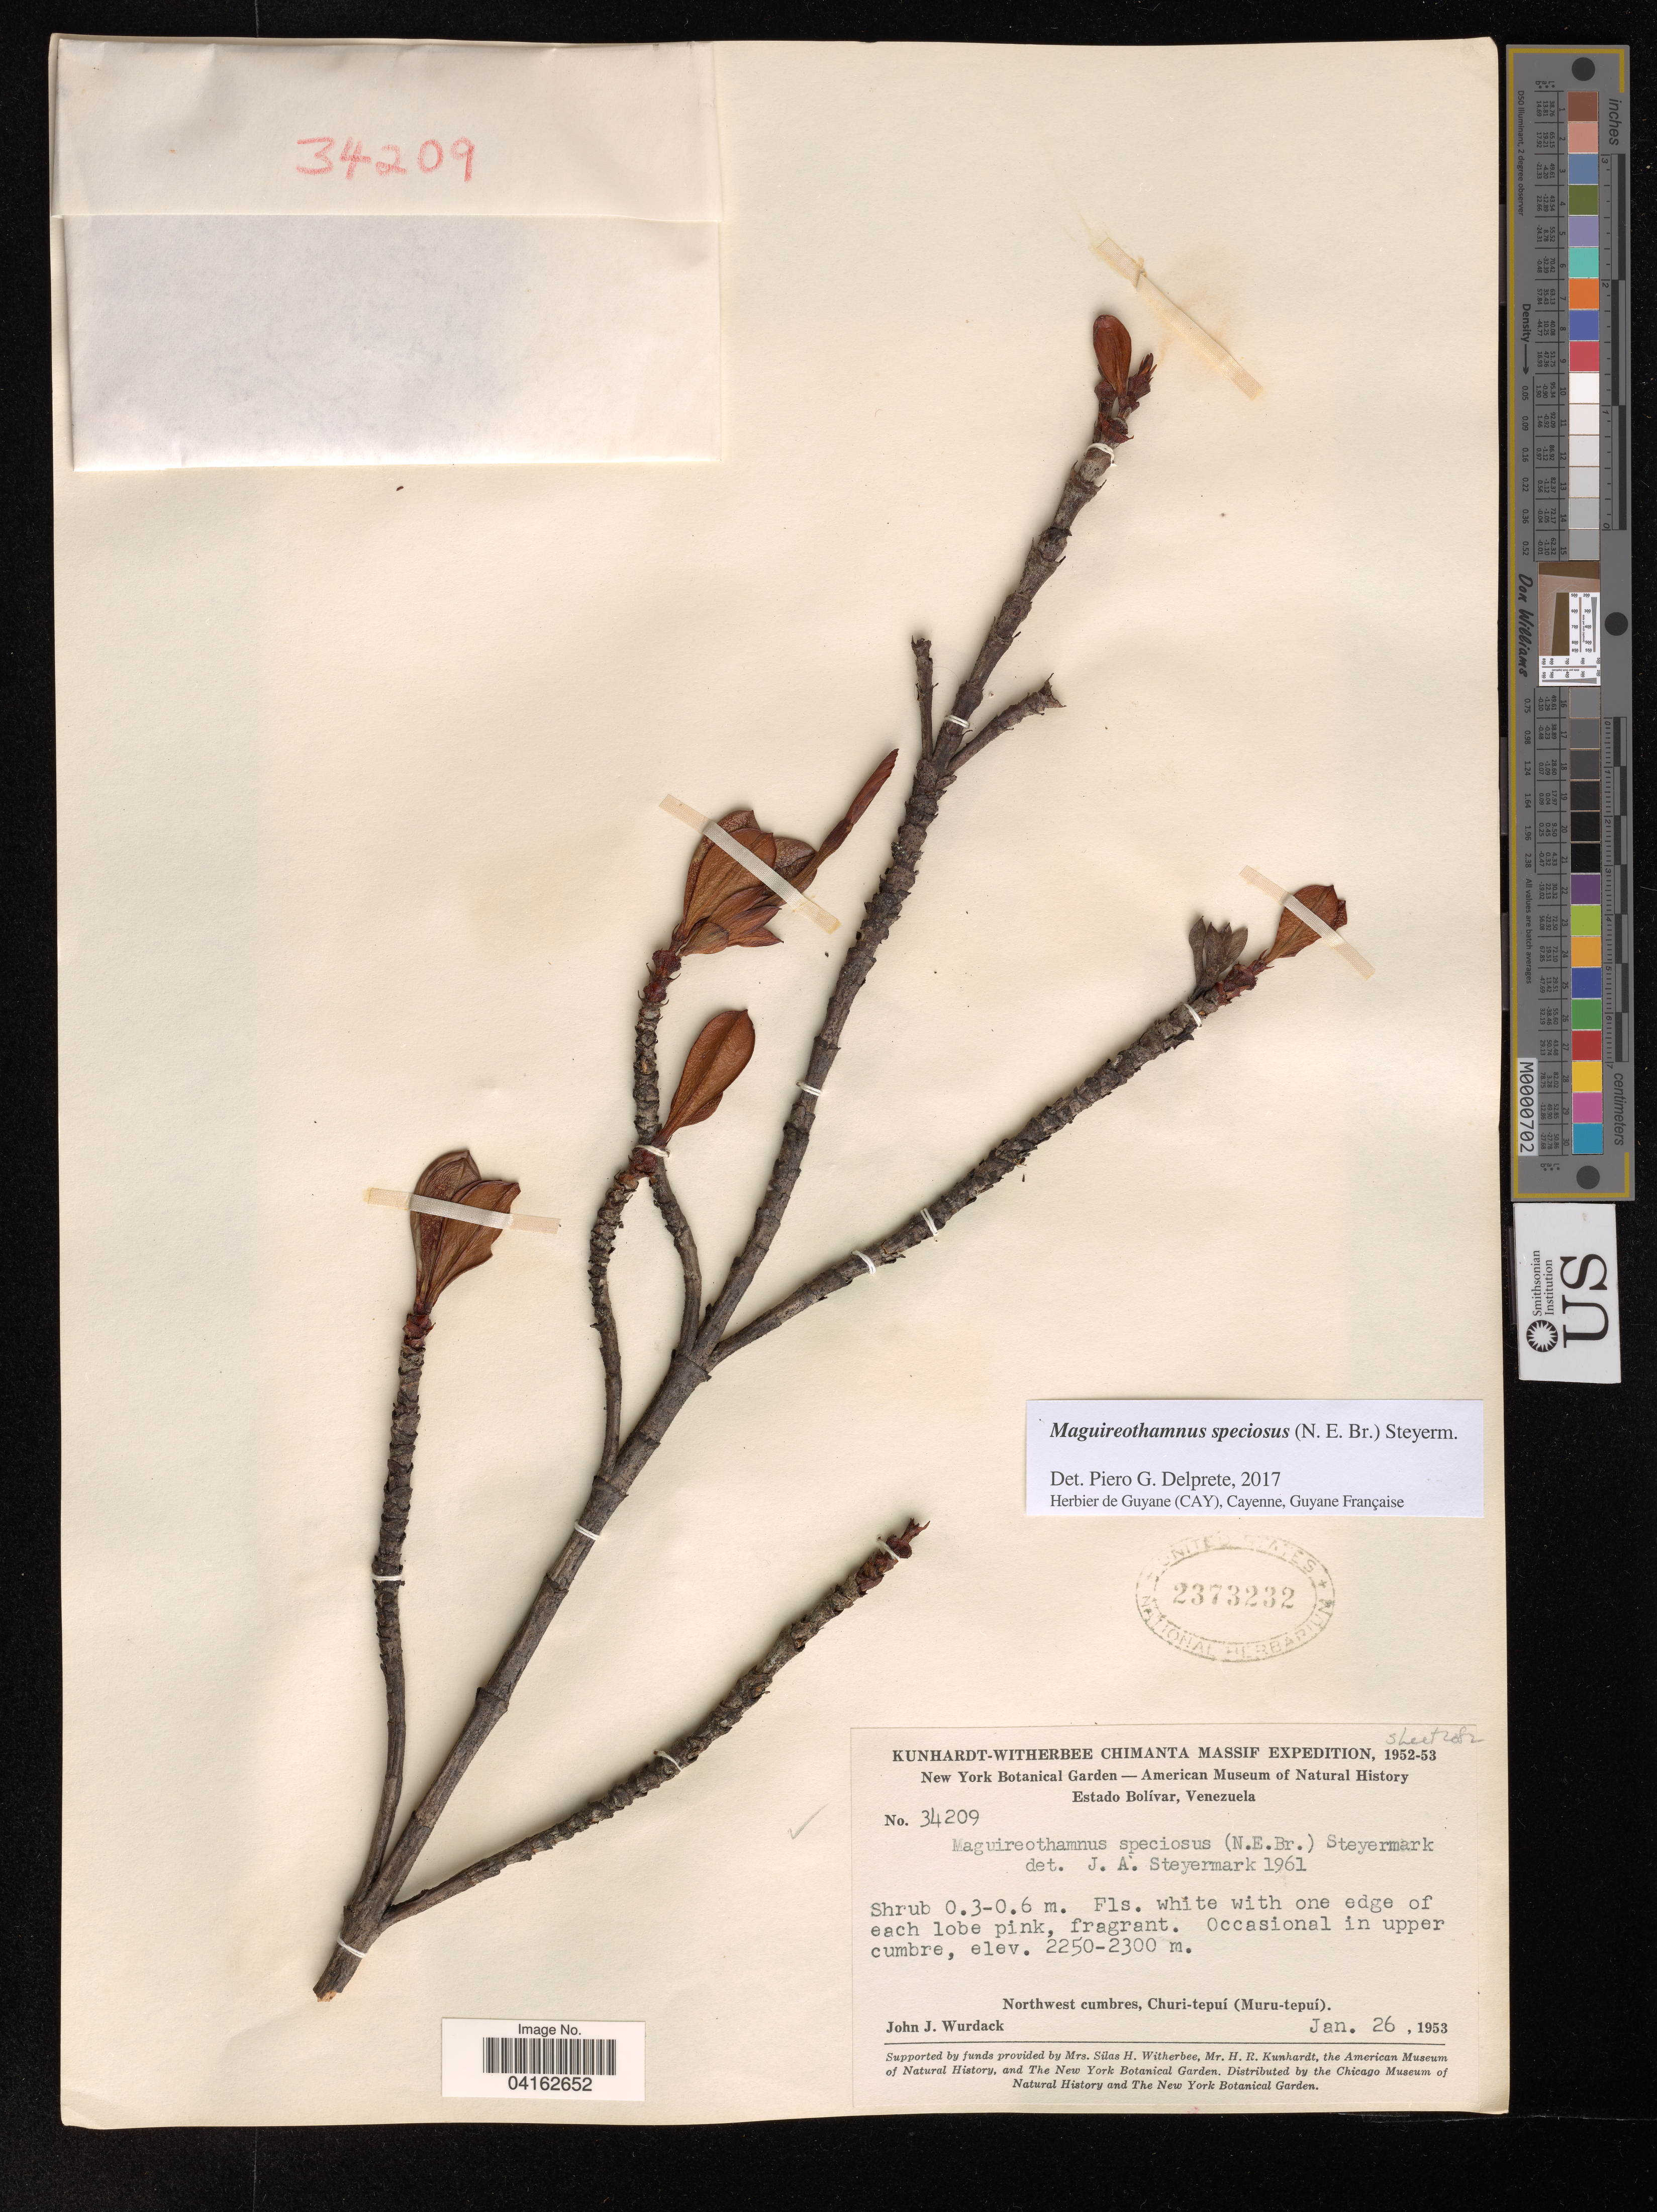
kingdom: Plantae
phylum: Tracheophyta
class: Magnoliopsida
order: Gentianales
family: Rubiaceae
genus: Maguireothamnus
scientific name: Maguireothamnus speciosus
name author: (N.E. Br.) Steyerm.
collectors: J. J. Wurdack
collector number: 34209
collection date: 1953-01-26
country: Venezuela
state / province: Bolivar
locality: Chimanta Massif. Northwest cumbres, Churi-tepuí (Muru-tepuí).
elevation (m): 2250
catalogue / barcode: US 2373232